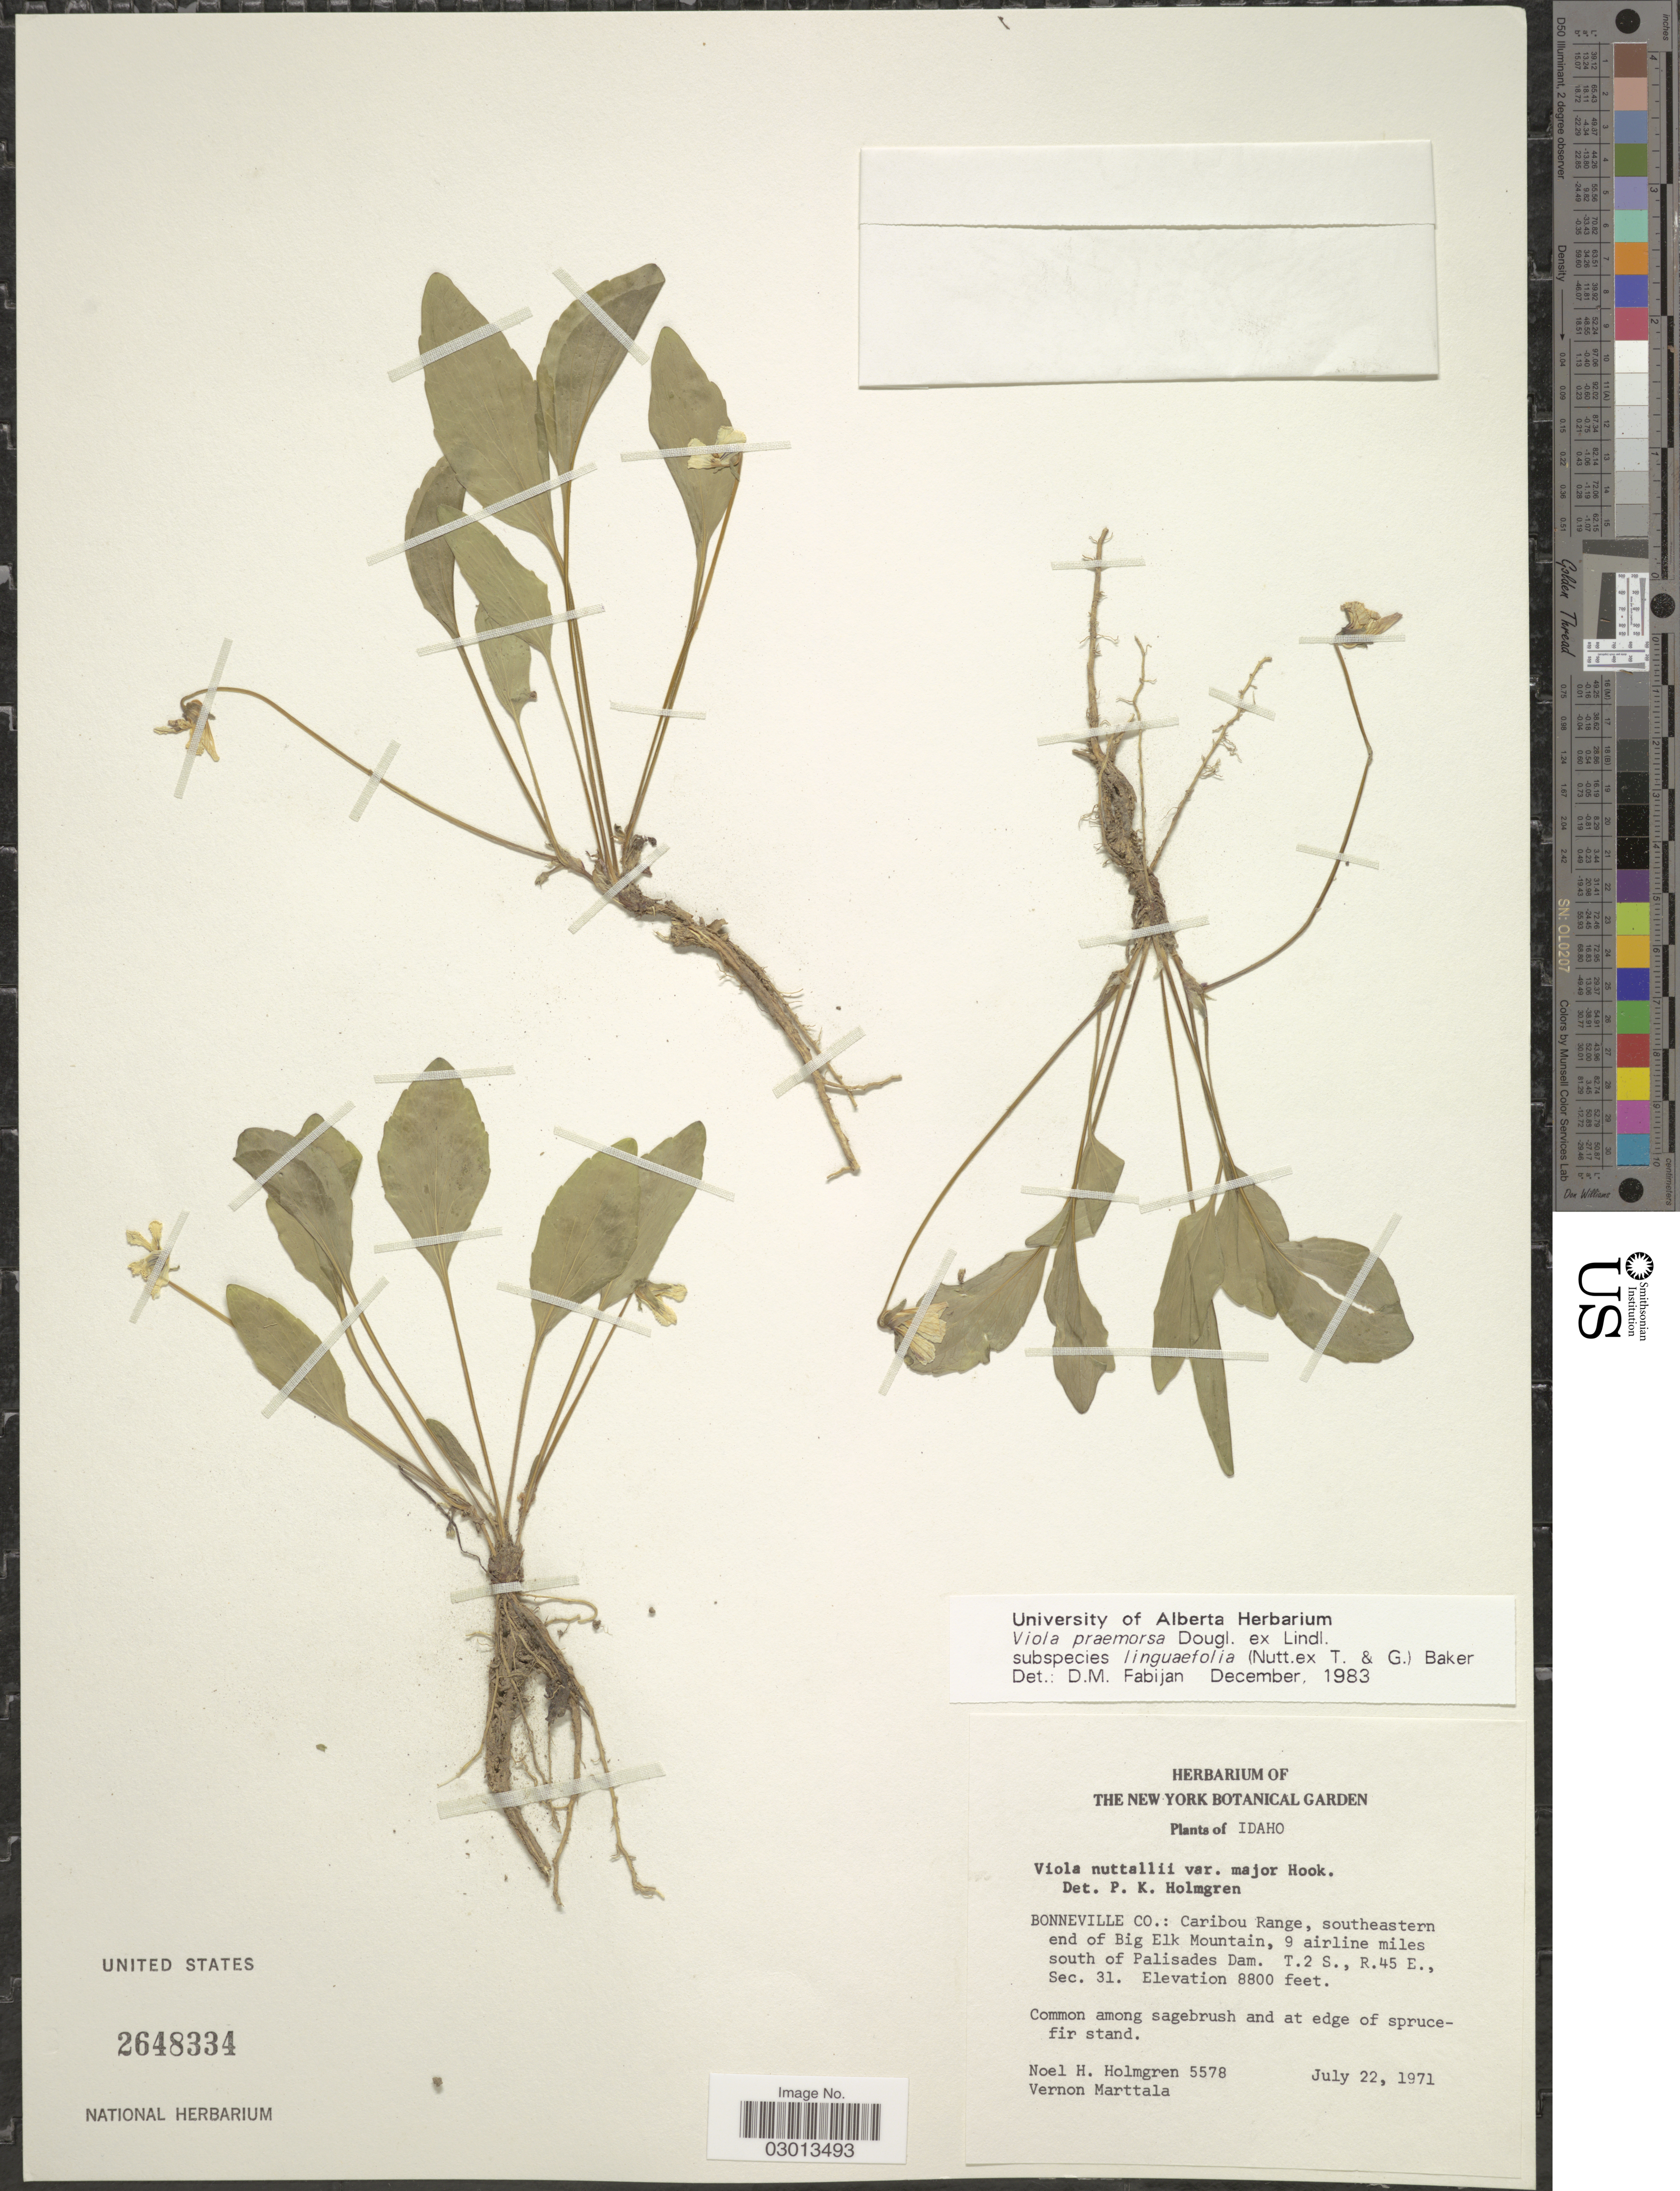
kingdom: Plantae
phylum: Tracheophyta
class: Magnoliopsida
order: Malpighiales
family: Violaceae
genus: Viola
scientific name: Viola praemorsa subsp. linguifolia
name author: (Nutt.) M.S. Baker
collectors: N. H. Holmgren & V. Marttala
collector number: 5578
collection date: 1971-07-22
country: United States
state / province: Idaho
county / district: Bonneville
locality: Caribou Range, southeastern end of Big Elk Mountain, 9 airline miles south of Palisades Dam. T. 2 S., R. 45., Sec. 31.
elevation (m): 2682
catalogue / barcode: US 2648334